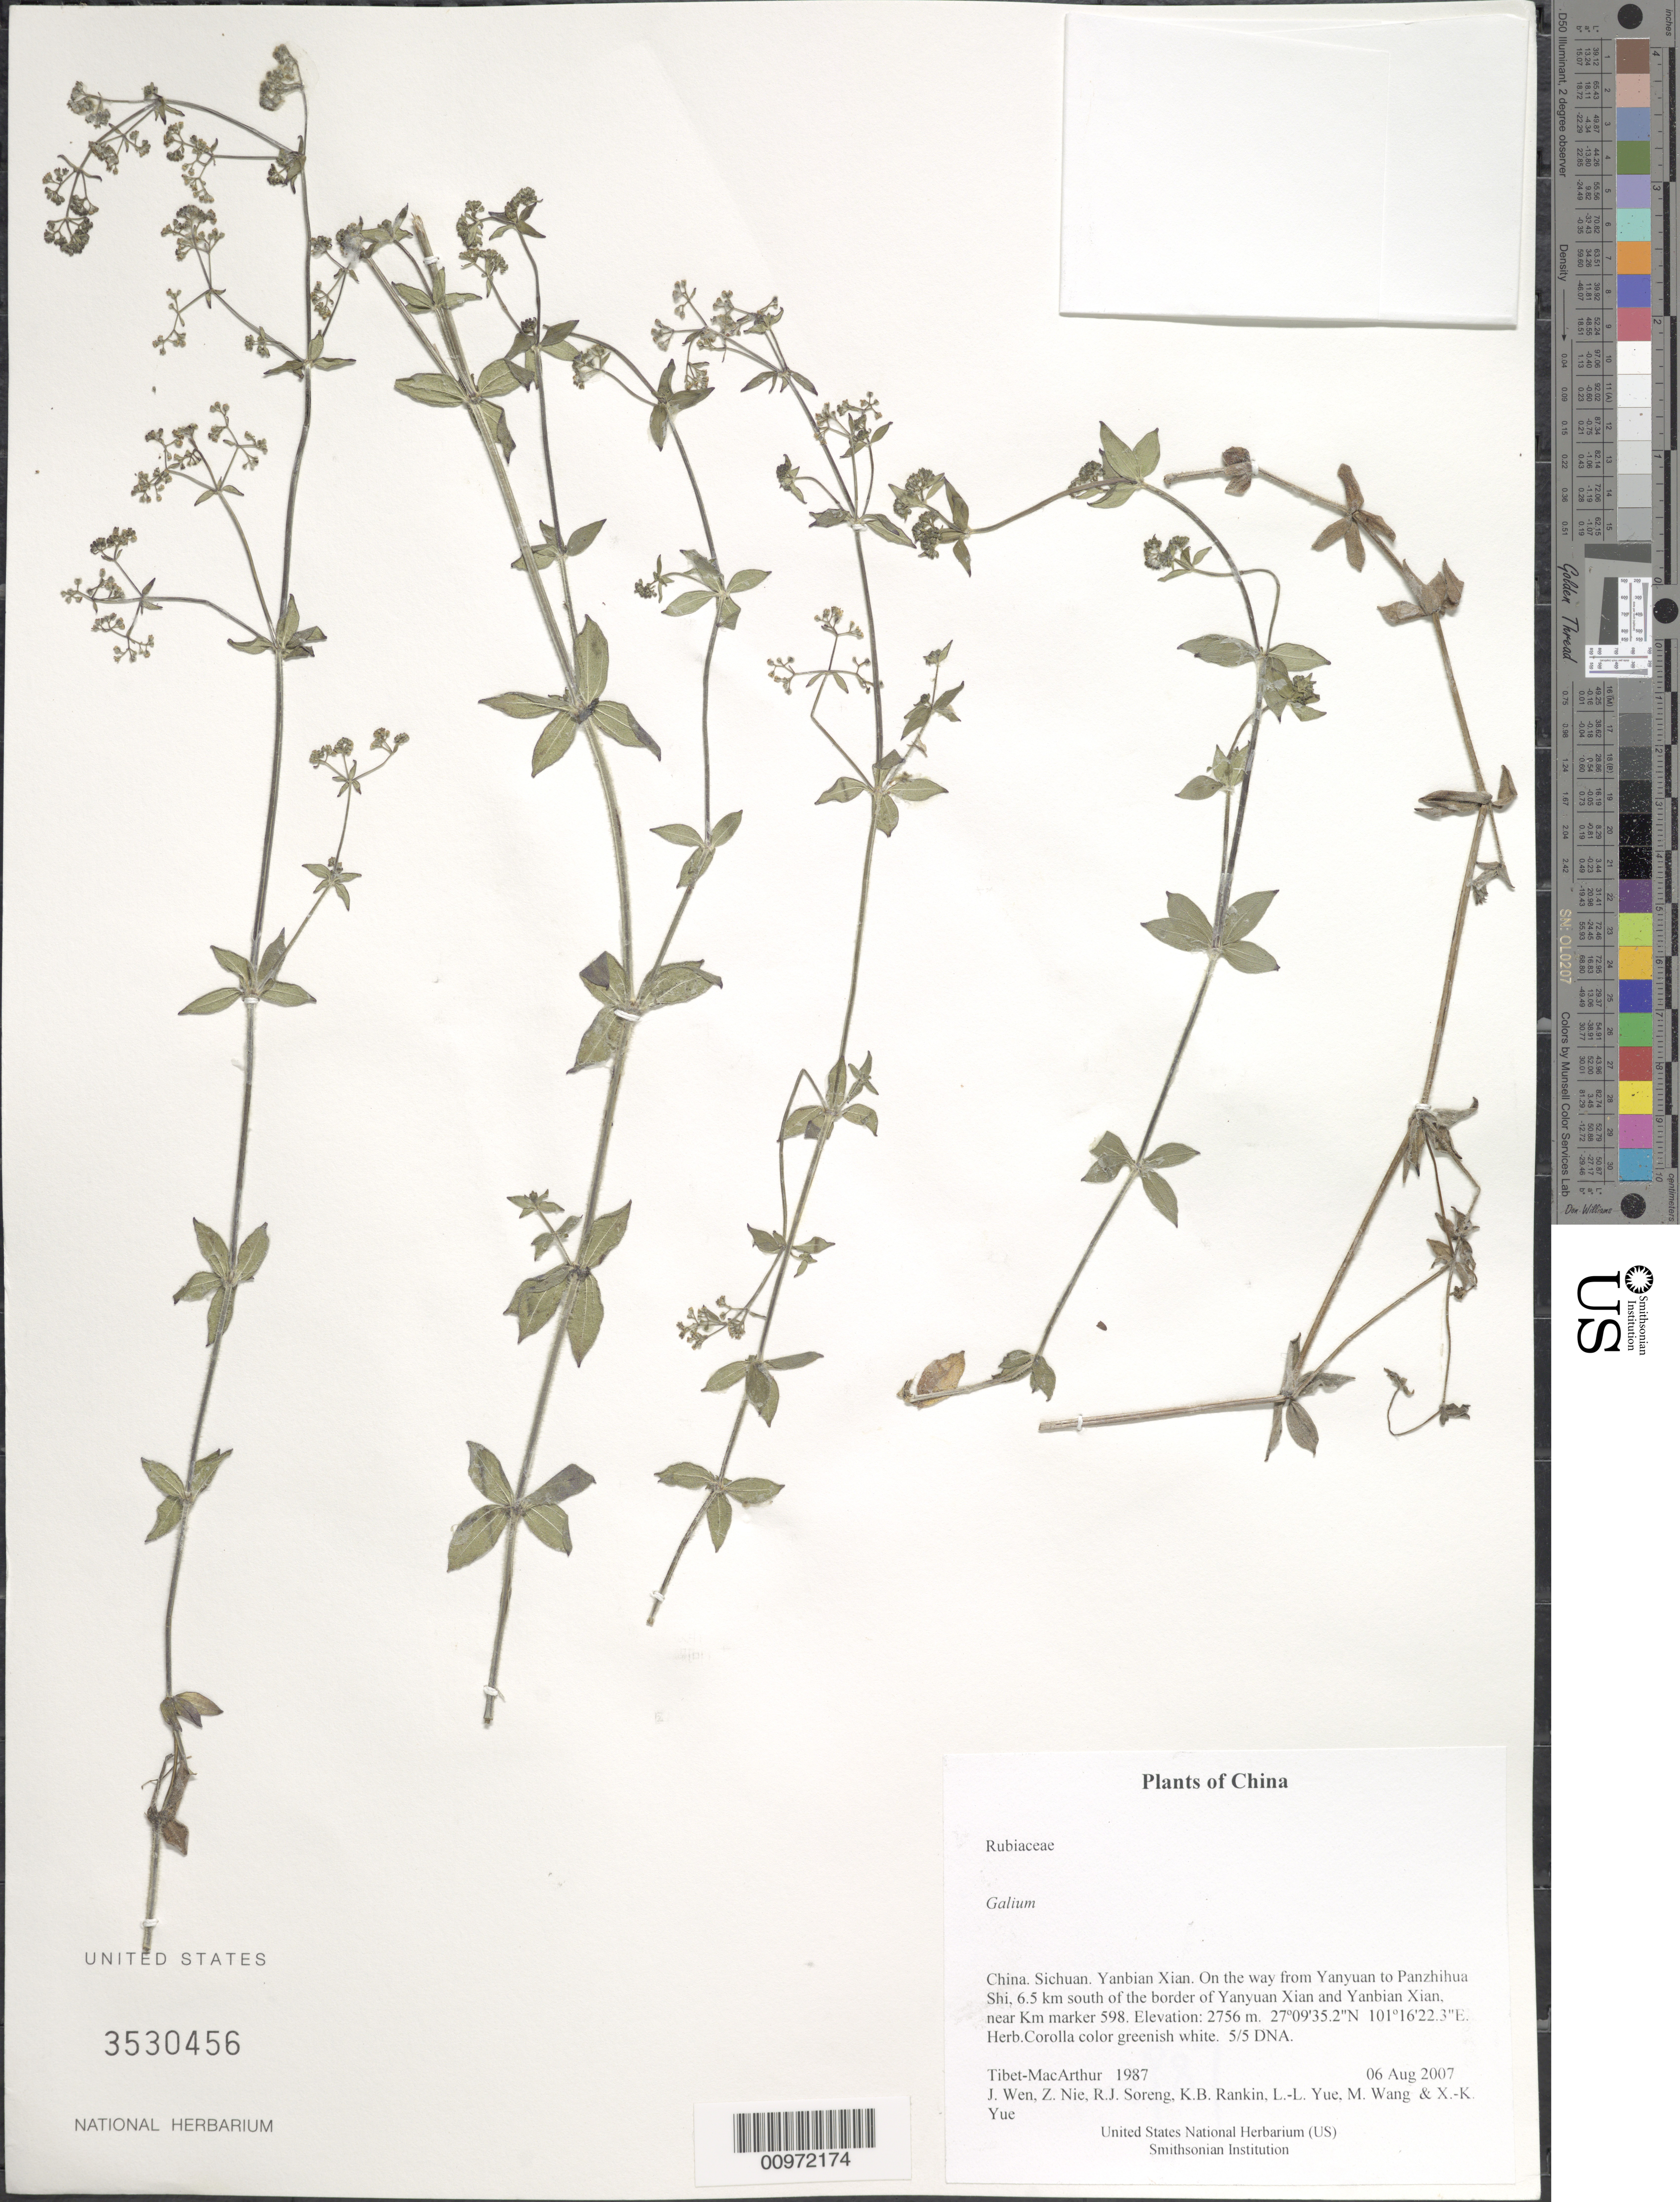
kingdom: Plantae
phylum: Tracheophyta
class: Magnoliopsida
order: Gentianales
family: Rubiaceae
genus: Galium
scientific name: Galium sp.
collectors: Tibet-MacArthur, J. Wen, Z. Nie, R. J. Soreng, K. Rankin, L. Yue, M. Wang & X. Yue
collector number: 1987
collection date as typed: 06 Aug 2007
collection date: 2007-08-06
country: China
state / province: Sichuan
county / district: Yanbian Xian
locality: On the way from Yanyuan to Panzhihua Shi, 6.5 km south of the border of Yanyuan Xian and Yanbian Xian, near Km marker 598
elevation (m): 2756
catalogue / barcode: US 3530456